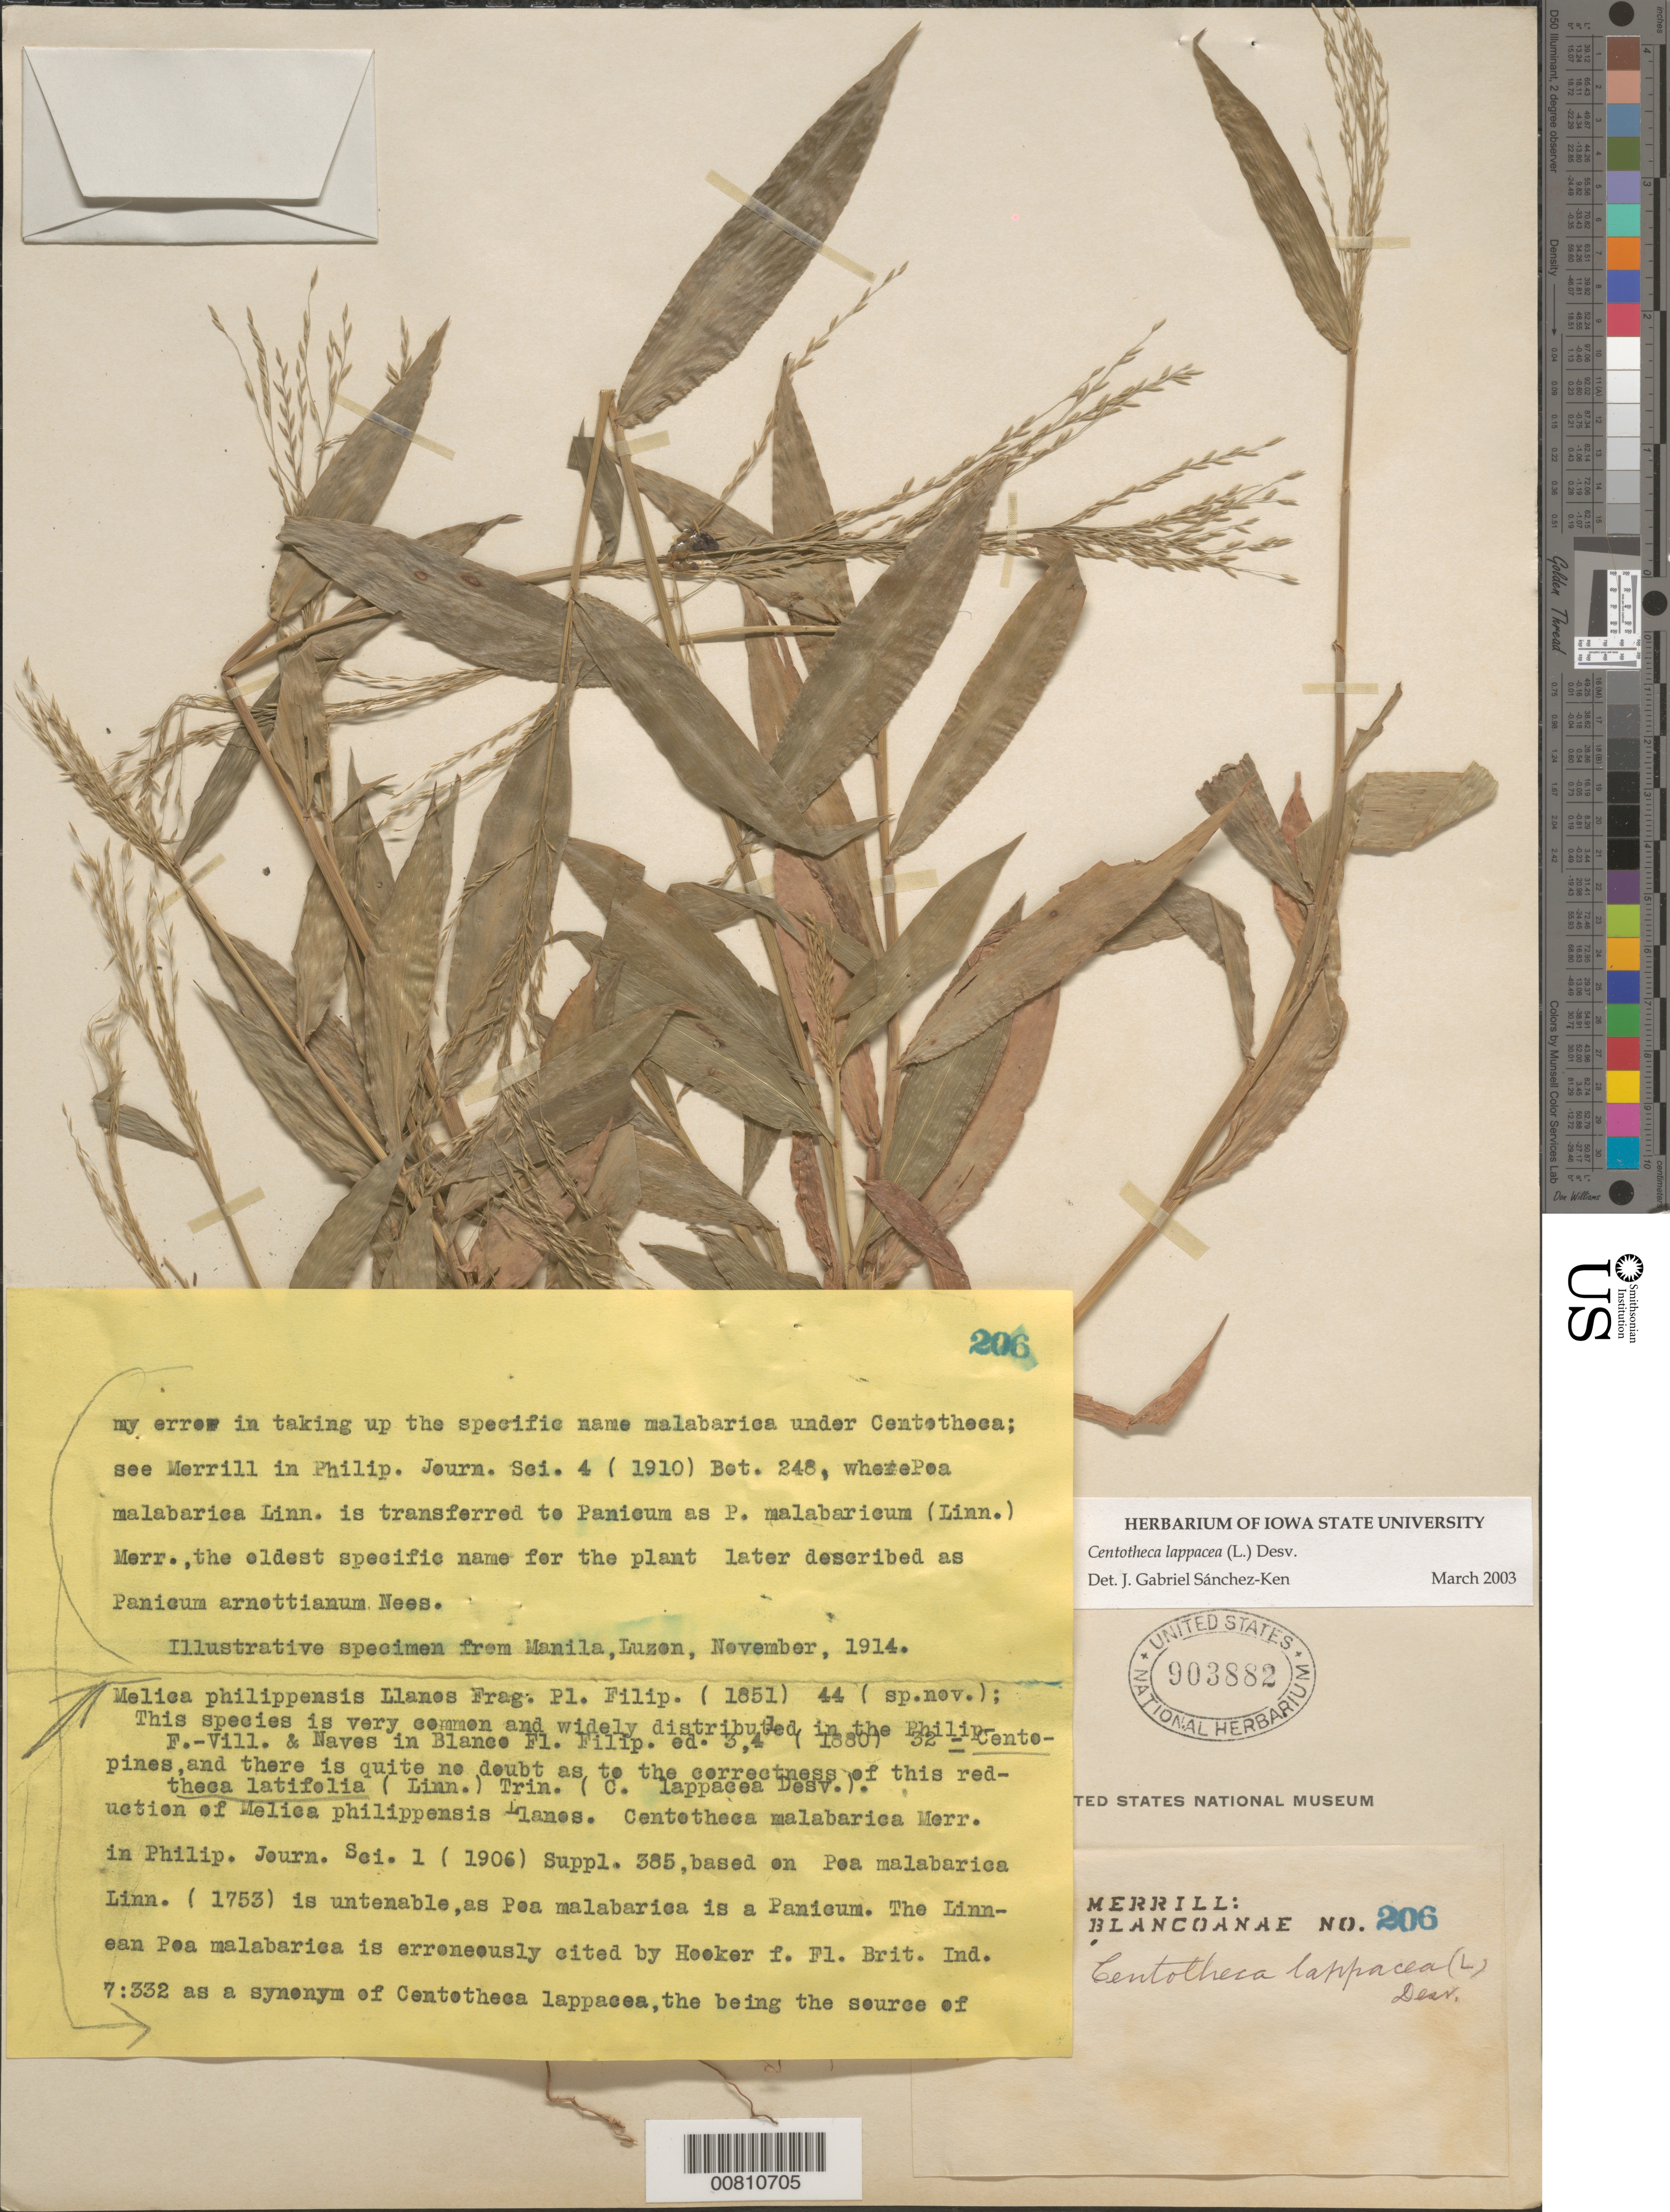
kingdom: Plantae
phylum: Tracheophyta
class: Liliopsida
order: Poales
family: Poaceae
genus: Centotheca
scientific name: Centotheca lappacea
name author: (L.) Desv.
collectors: Merrill, -- & Blanco, --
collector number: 206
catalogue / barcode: US 903882